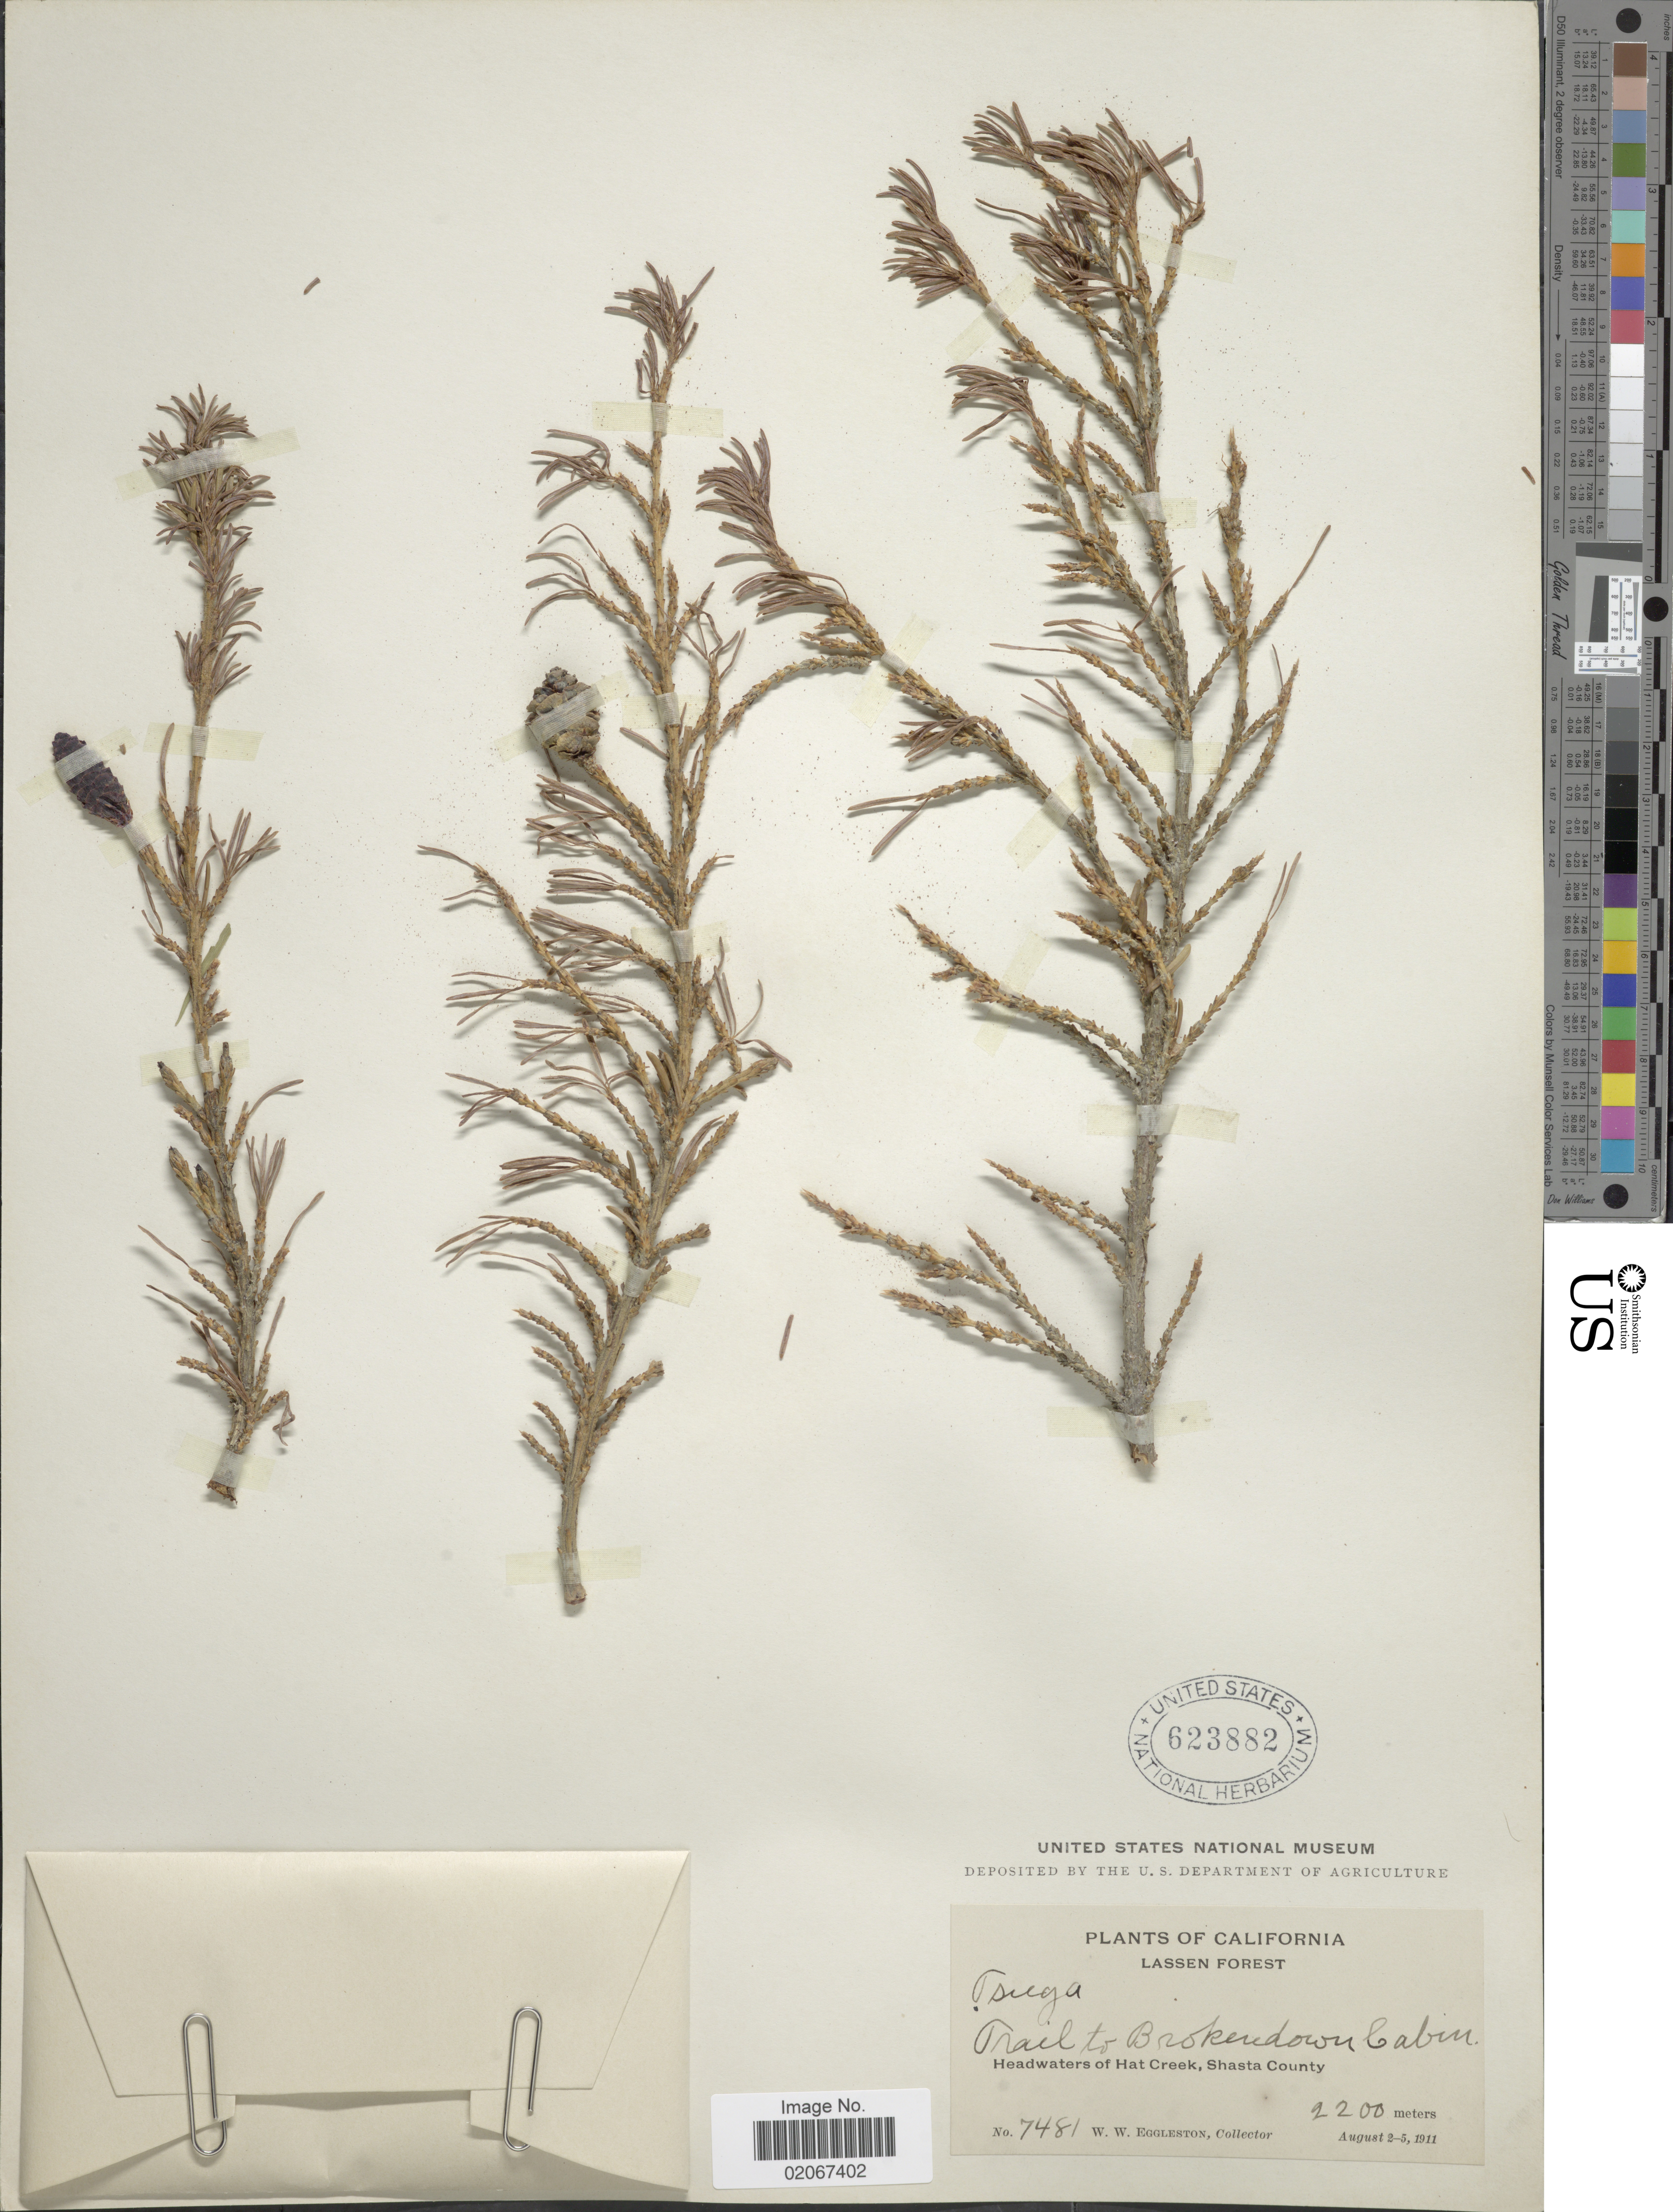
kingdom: Plantae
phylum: Tracheophyta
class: Pinopsida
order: Pinales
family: Pinaceae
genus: Tsuga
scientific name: Tsuga mertensiana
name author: (Bong.) Carrière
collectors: W. W. Eggleston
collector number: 7481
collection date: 1911-08-02/1911-08-05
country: United States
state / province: California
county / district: Shasta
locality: Lassen Forest. Trail to Brokendown Cabin. Headwaters of Hat Creek, Shasta County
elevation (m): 2200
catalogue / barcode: US 623882